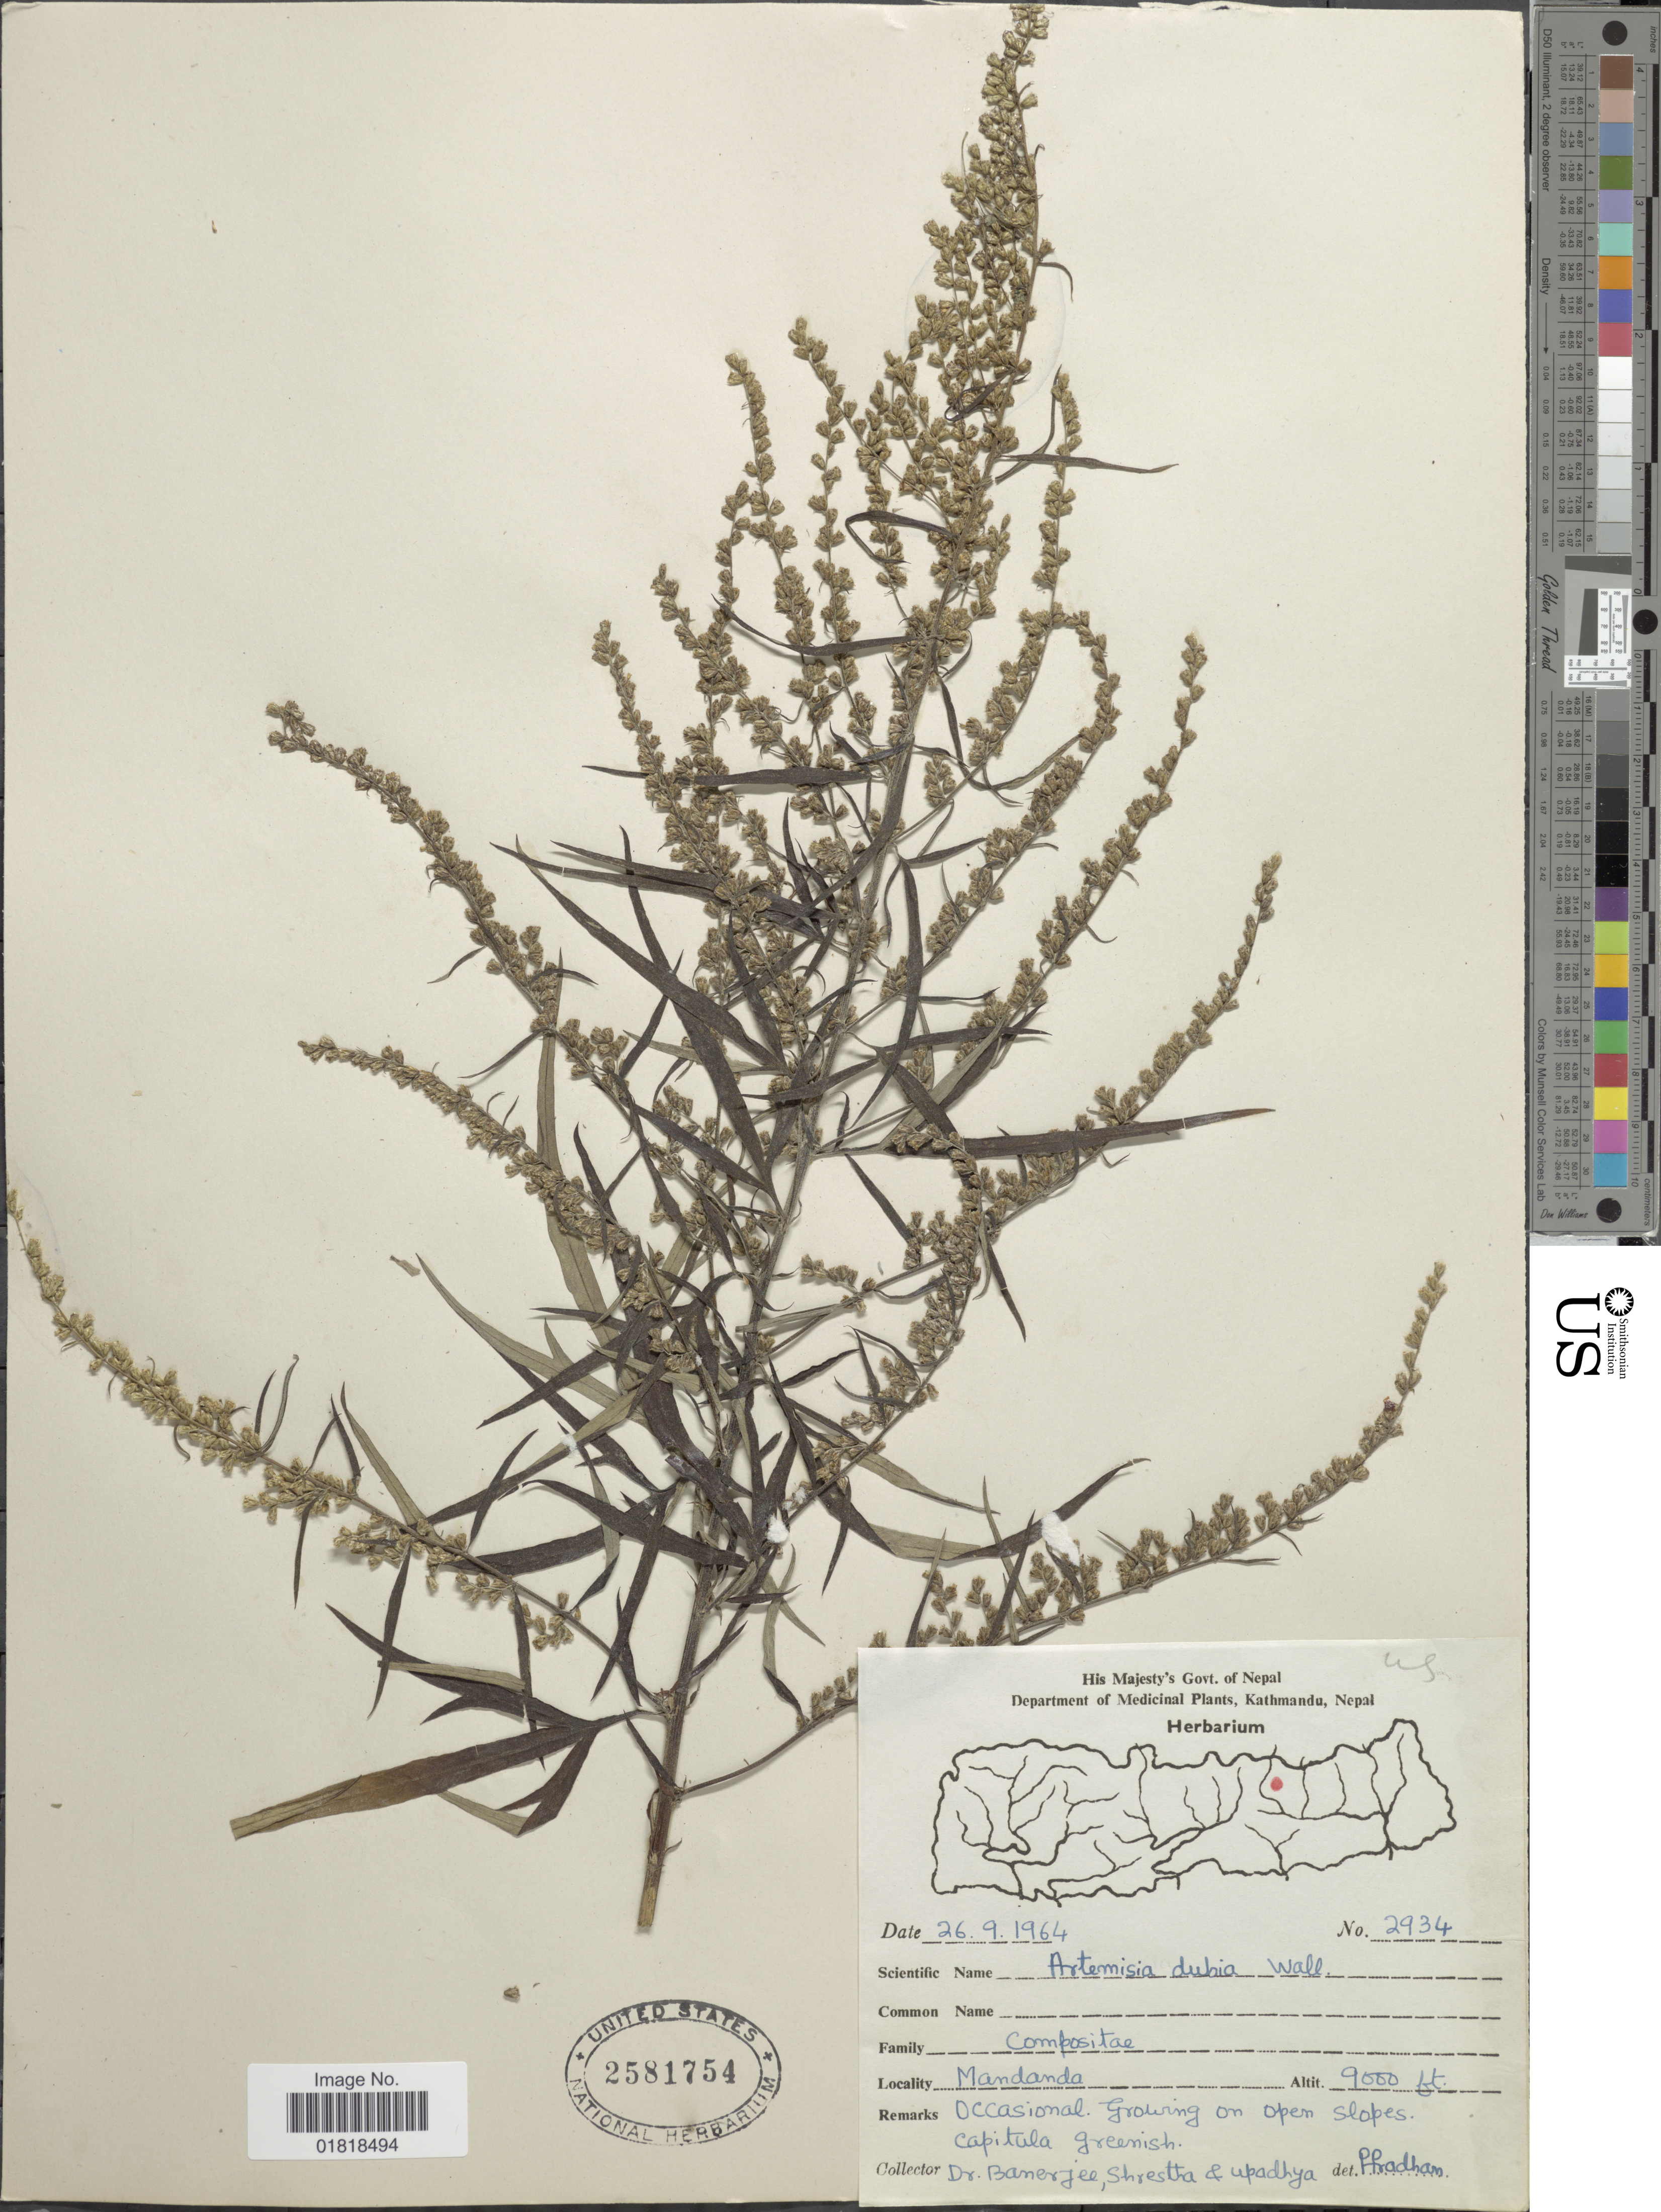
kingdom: Plantae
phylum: Tracheophyta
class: Magnoliopsida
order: Asterales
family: Asteraceae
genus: Artemisia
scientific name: Artemisia dubia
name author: Wall. ex Besser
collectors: -. Banerjee, -. Shrestha & A. Upadhya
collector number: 2934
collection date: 1964-09-26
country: Nepal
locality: Mandanda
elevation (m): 2743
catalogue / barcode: US 2581754